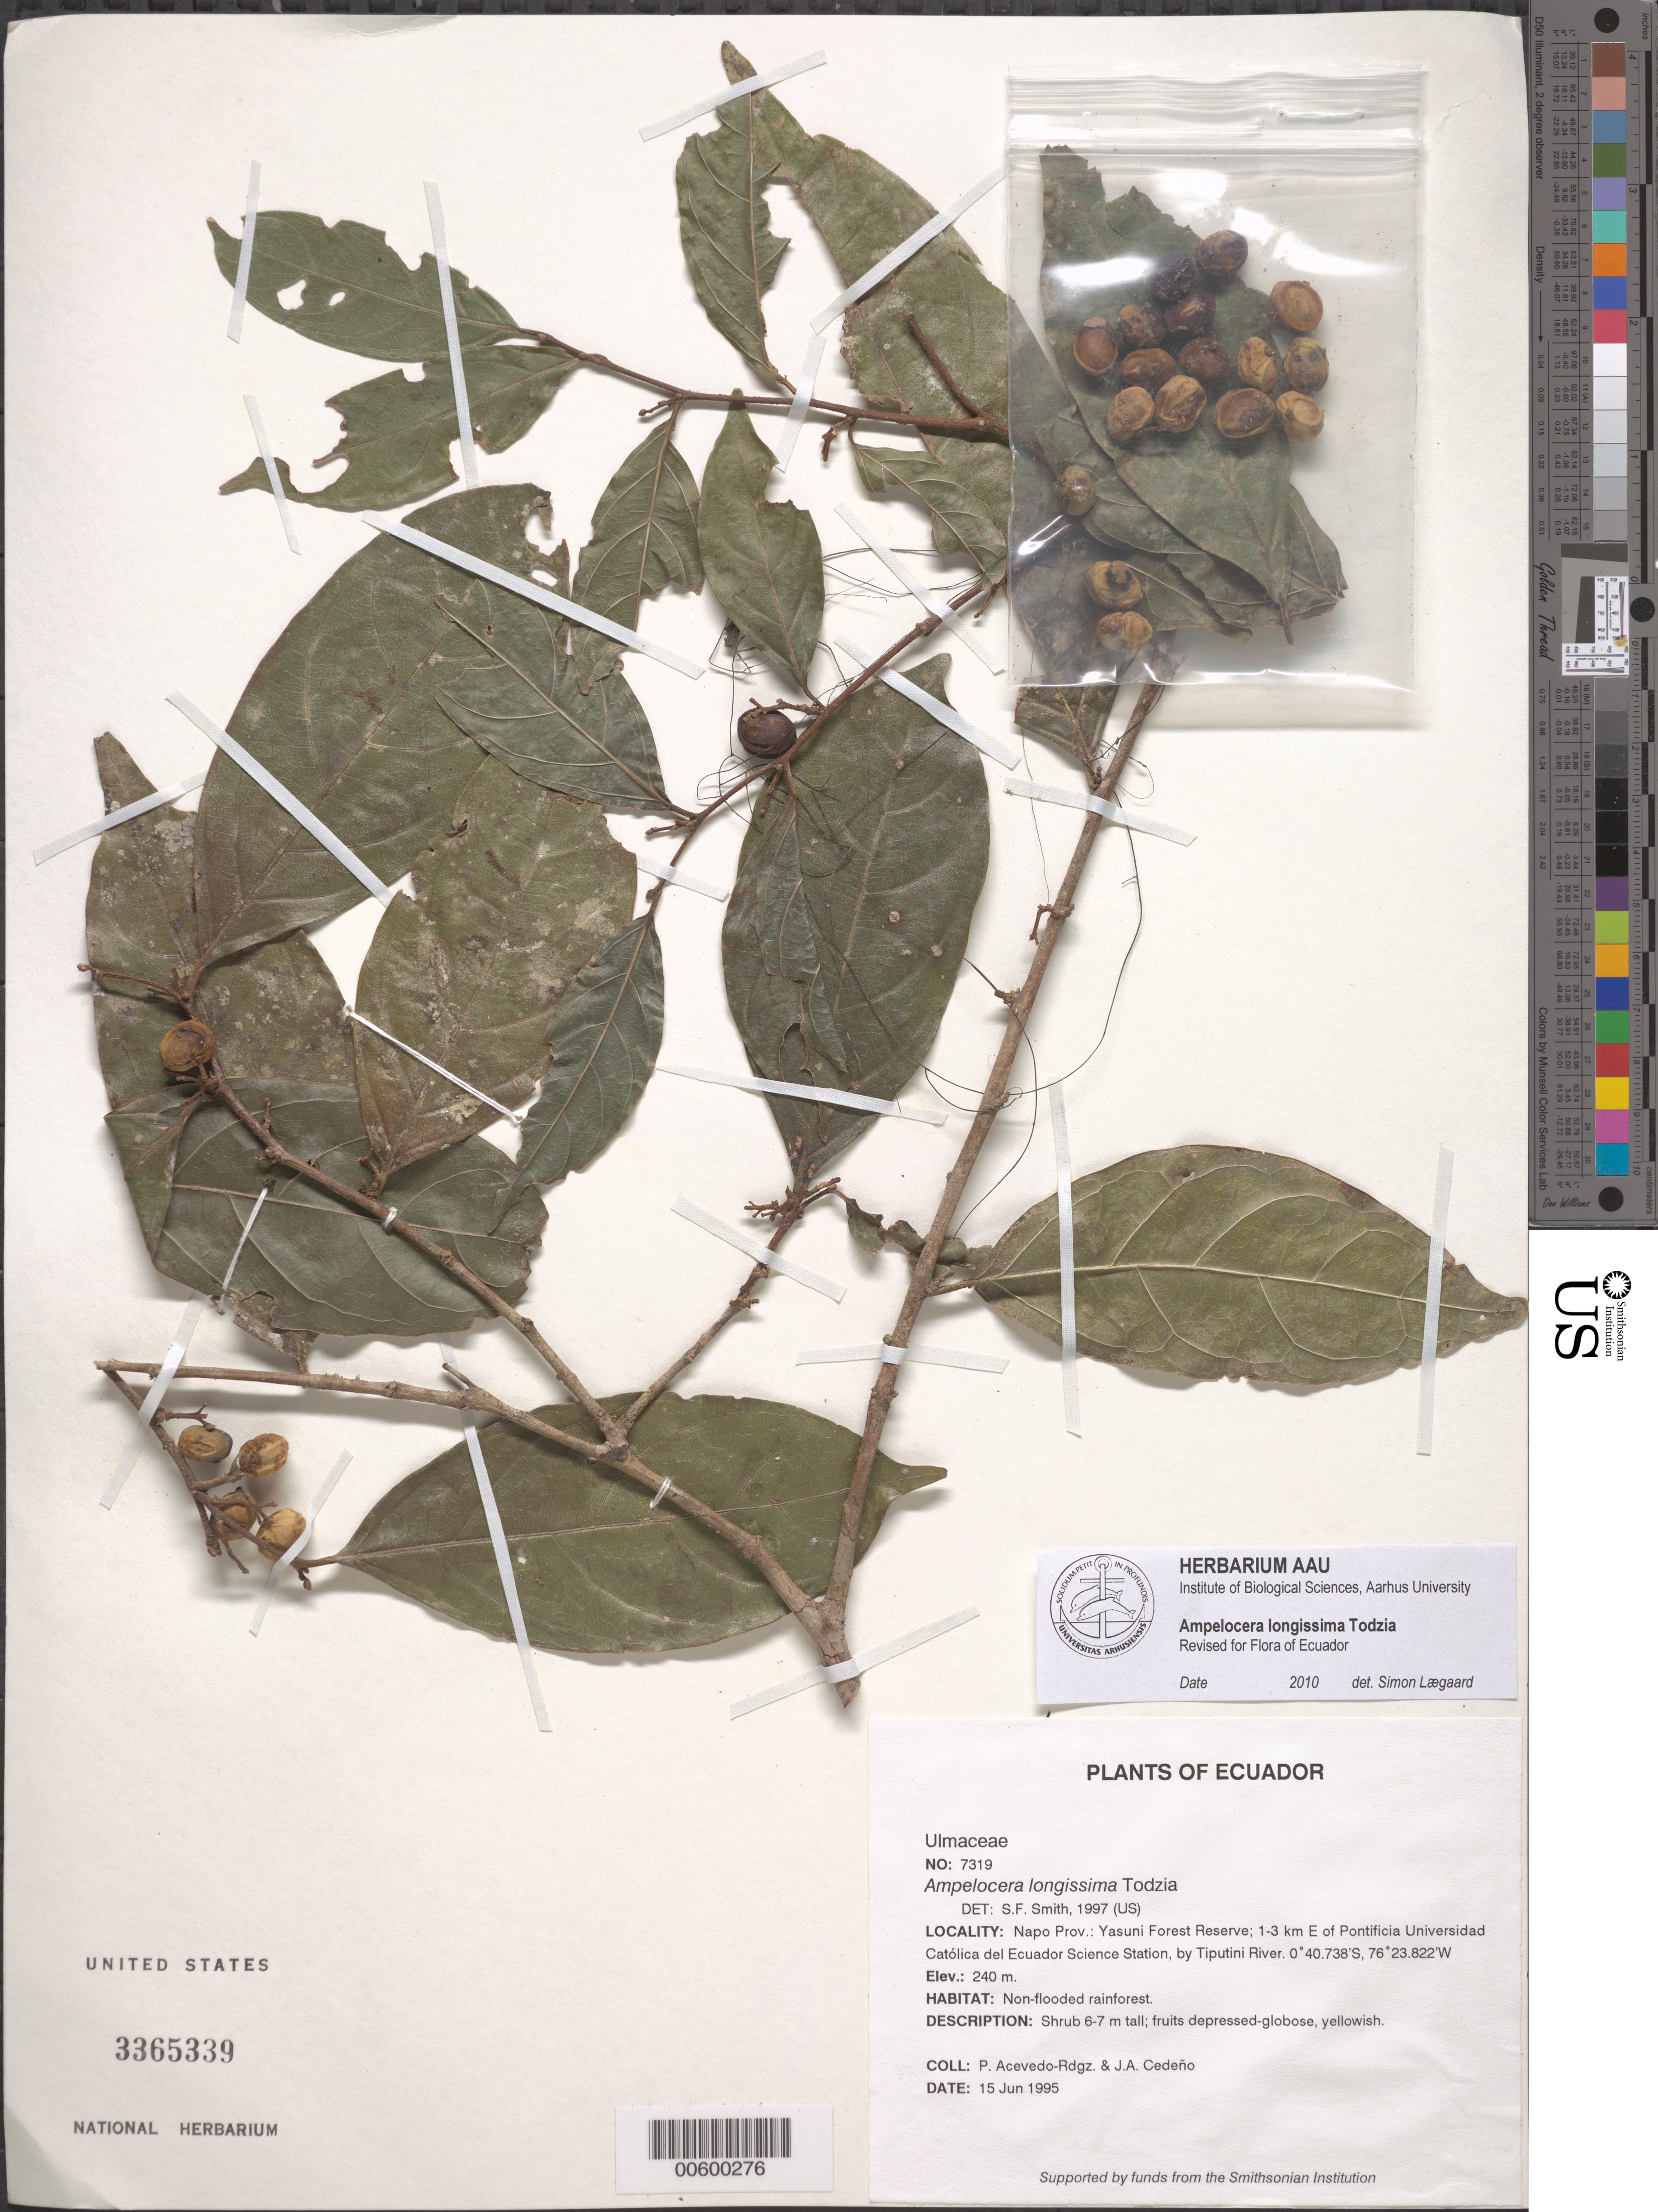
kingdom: Plantae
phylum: Tracheophyta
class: Magnoliopsida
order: Rosales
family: Cannabaceae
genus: Ampelocera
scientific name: Ampelocera longissima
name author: Todzia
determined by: Smith, Stephen F., (US), NMNH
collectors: P. Acevedo-Rodr. & J. A. Cedeño M.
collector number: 7319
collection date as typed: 15 Jun 1995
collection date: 1995-06-15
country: Ecuador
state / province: Napo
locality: Napo Prov.: Yasuni Forest Reserve; 1-3 km E of Pontificia Universidad Católica del Ecuador Science Station by Tiputini River.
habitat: Non-flooded rainforest.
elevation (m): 240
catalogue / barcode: US 3365339